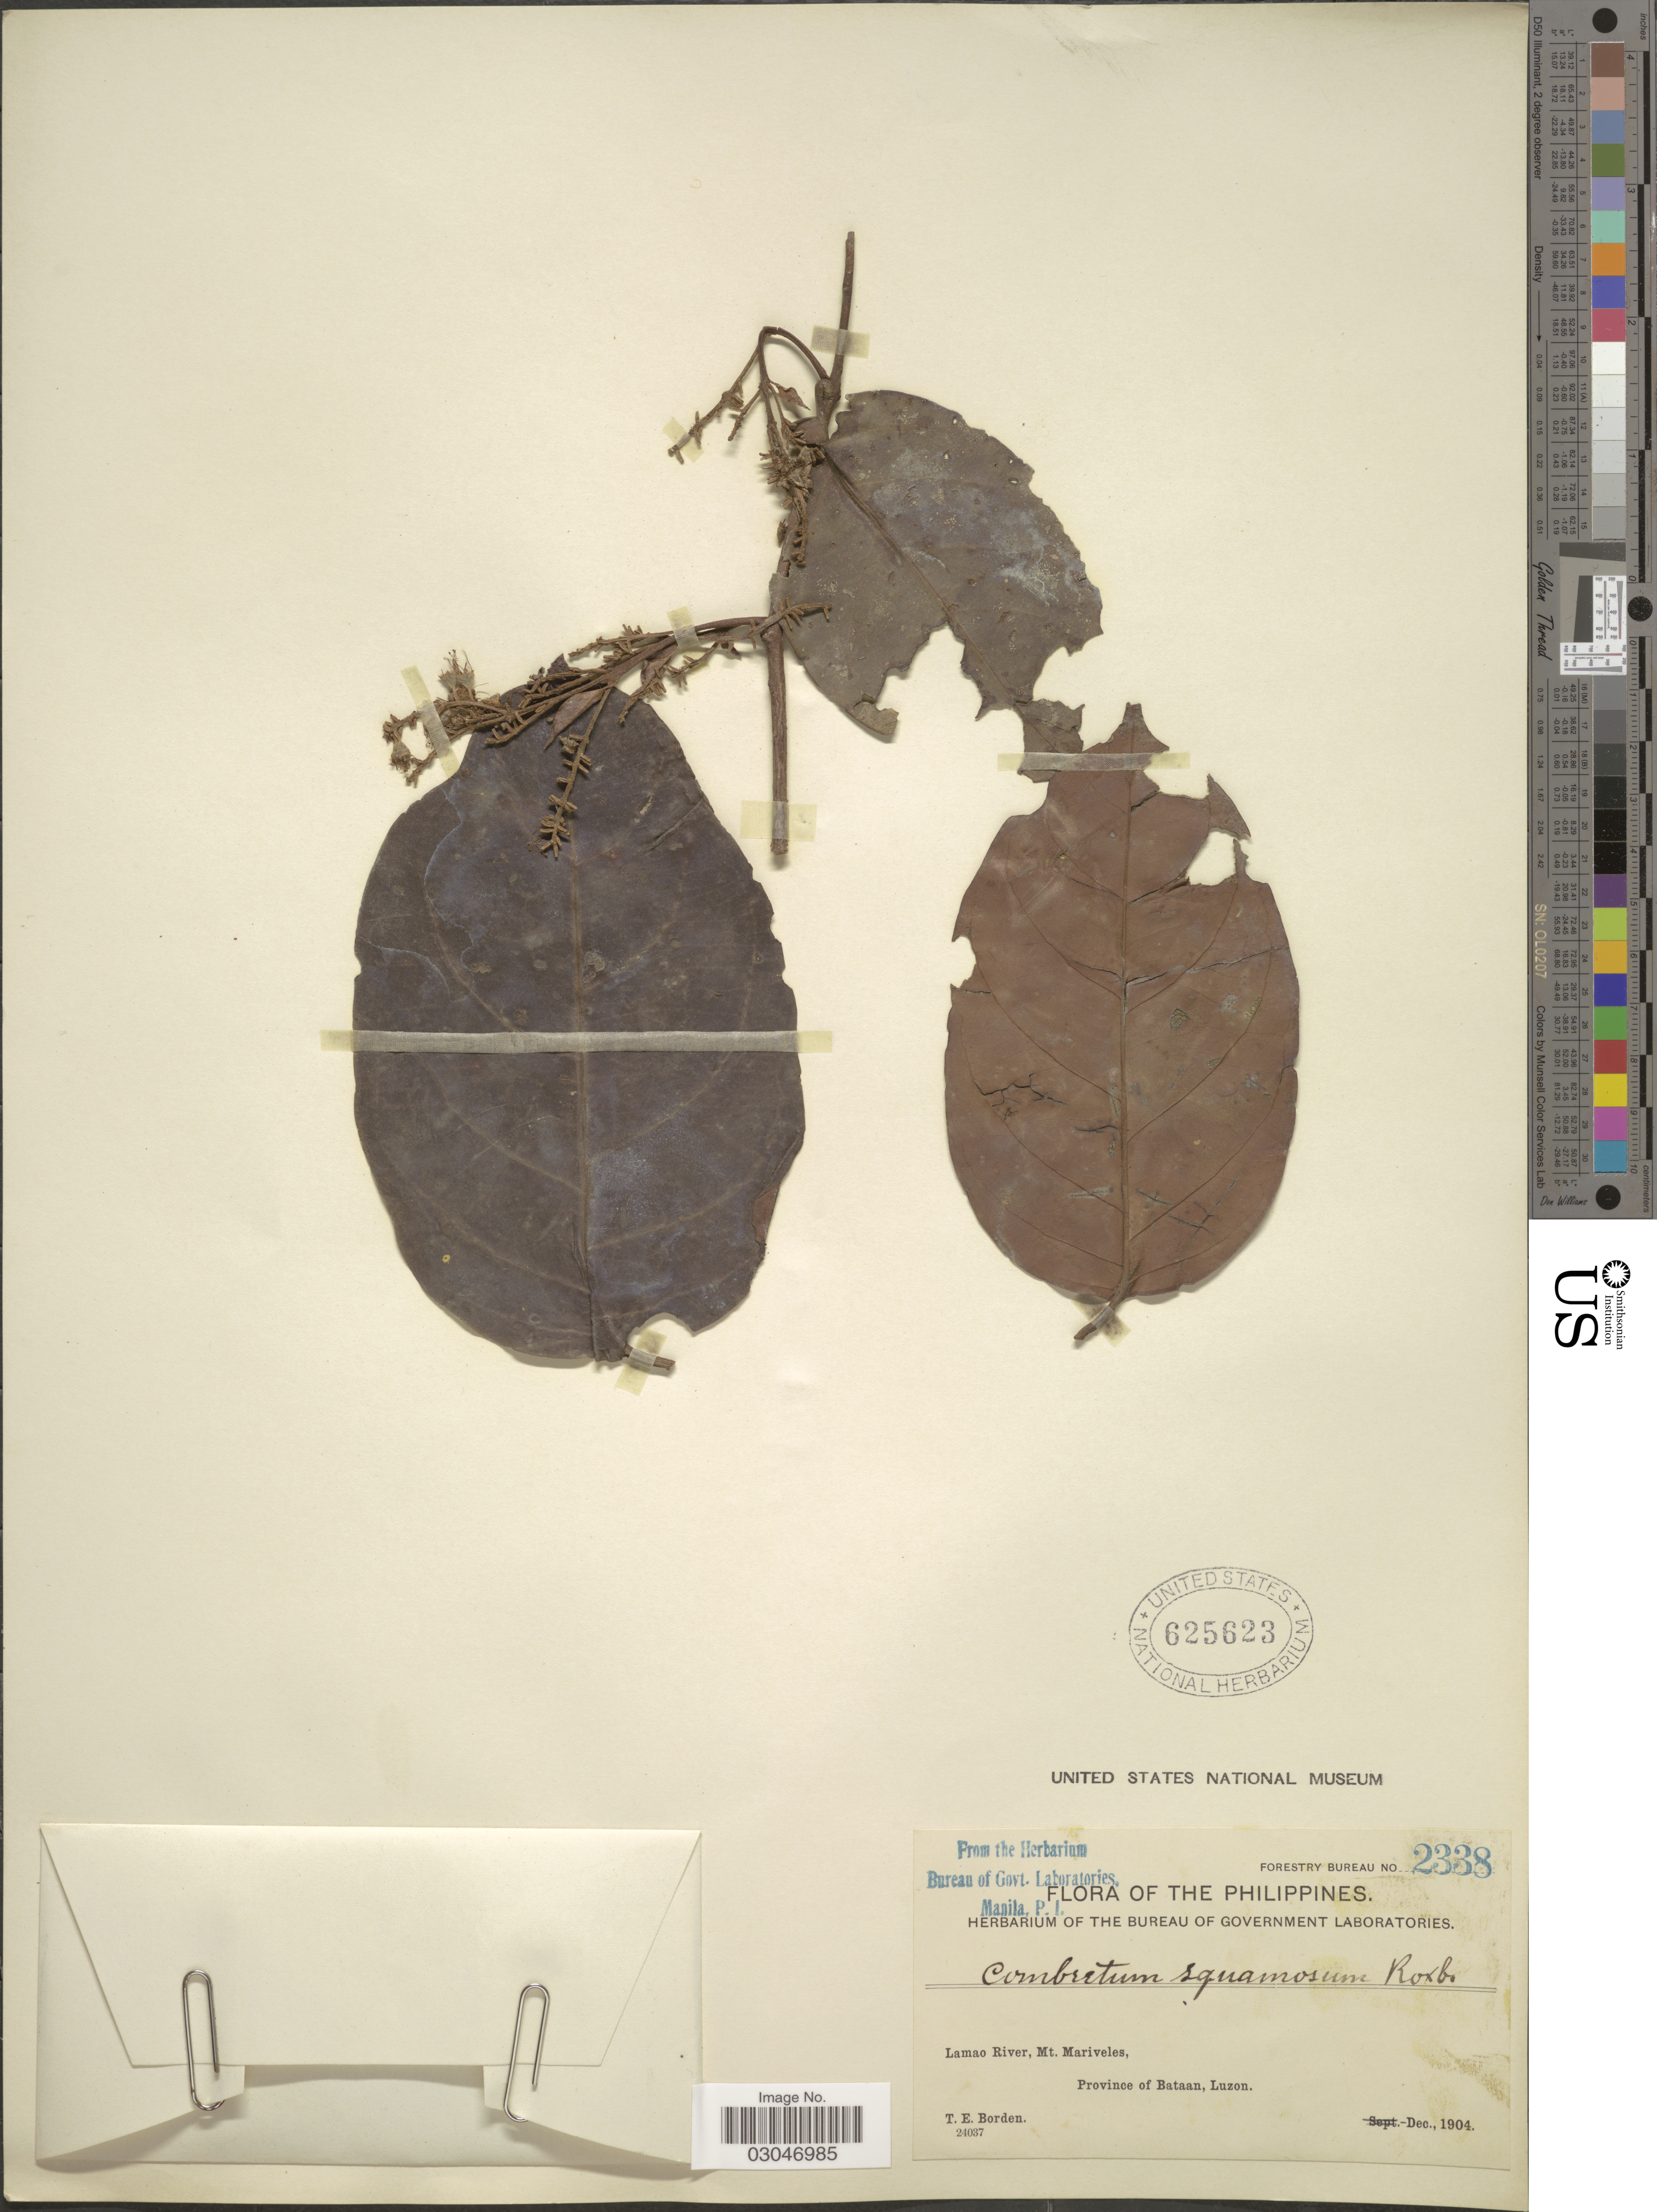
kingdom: Plantae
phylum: Tracheophyta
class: Magnoliopsida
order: Myrtales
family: Combretaceae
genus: Combretum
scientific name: Combretum squamosum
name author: Roxb.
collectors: T. E. Borden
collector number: Forestry Bureau 2338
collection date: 1904-12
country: Philippines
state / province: Cagayan Valley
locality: Lamao River, Mt. Mariveles, Province of Bataan, Luzon.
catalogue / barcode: US 625623